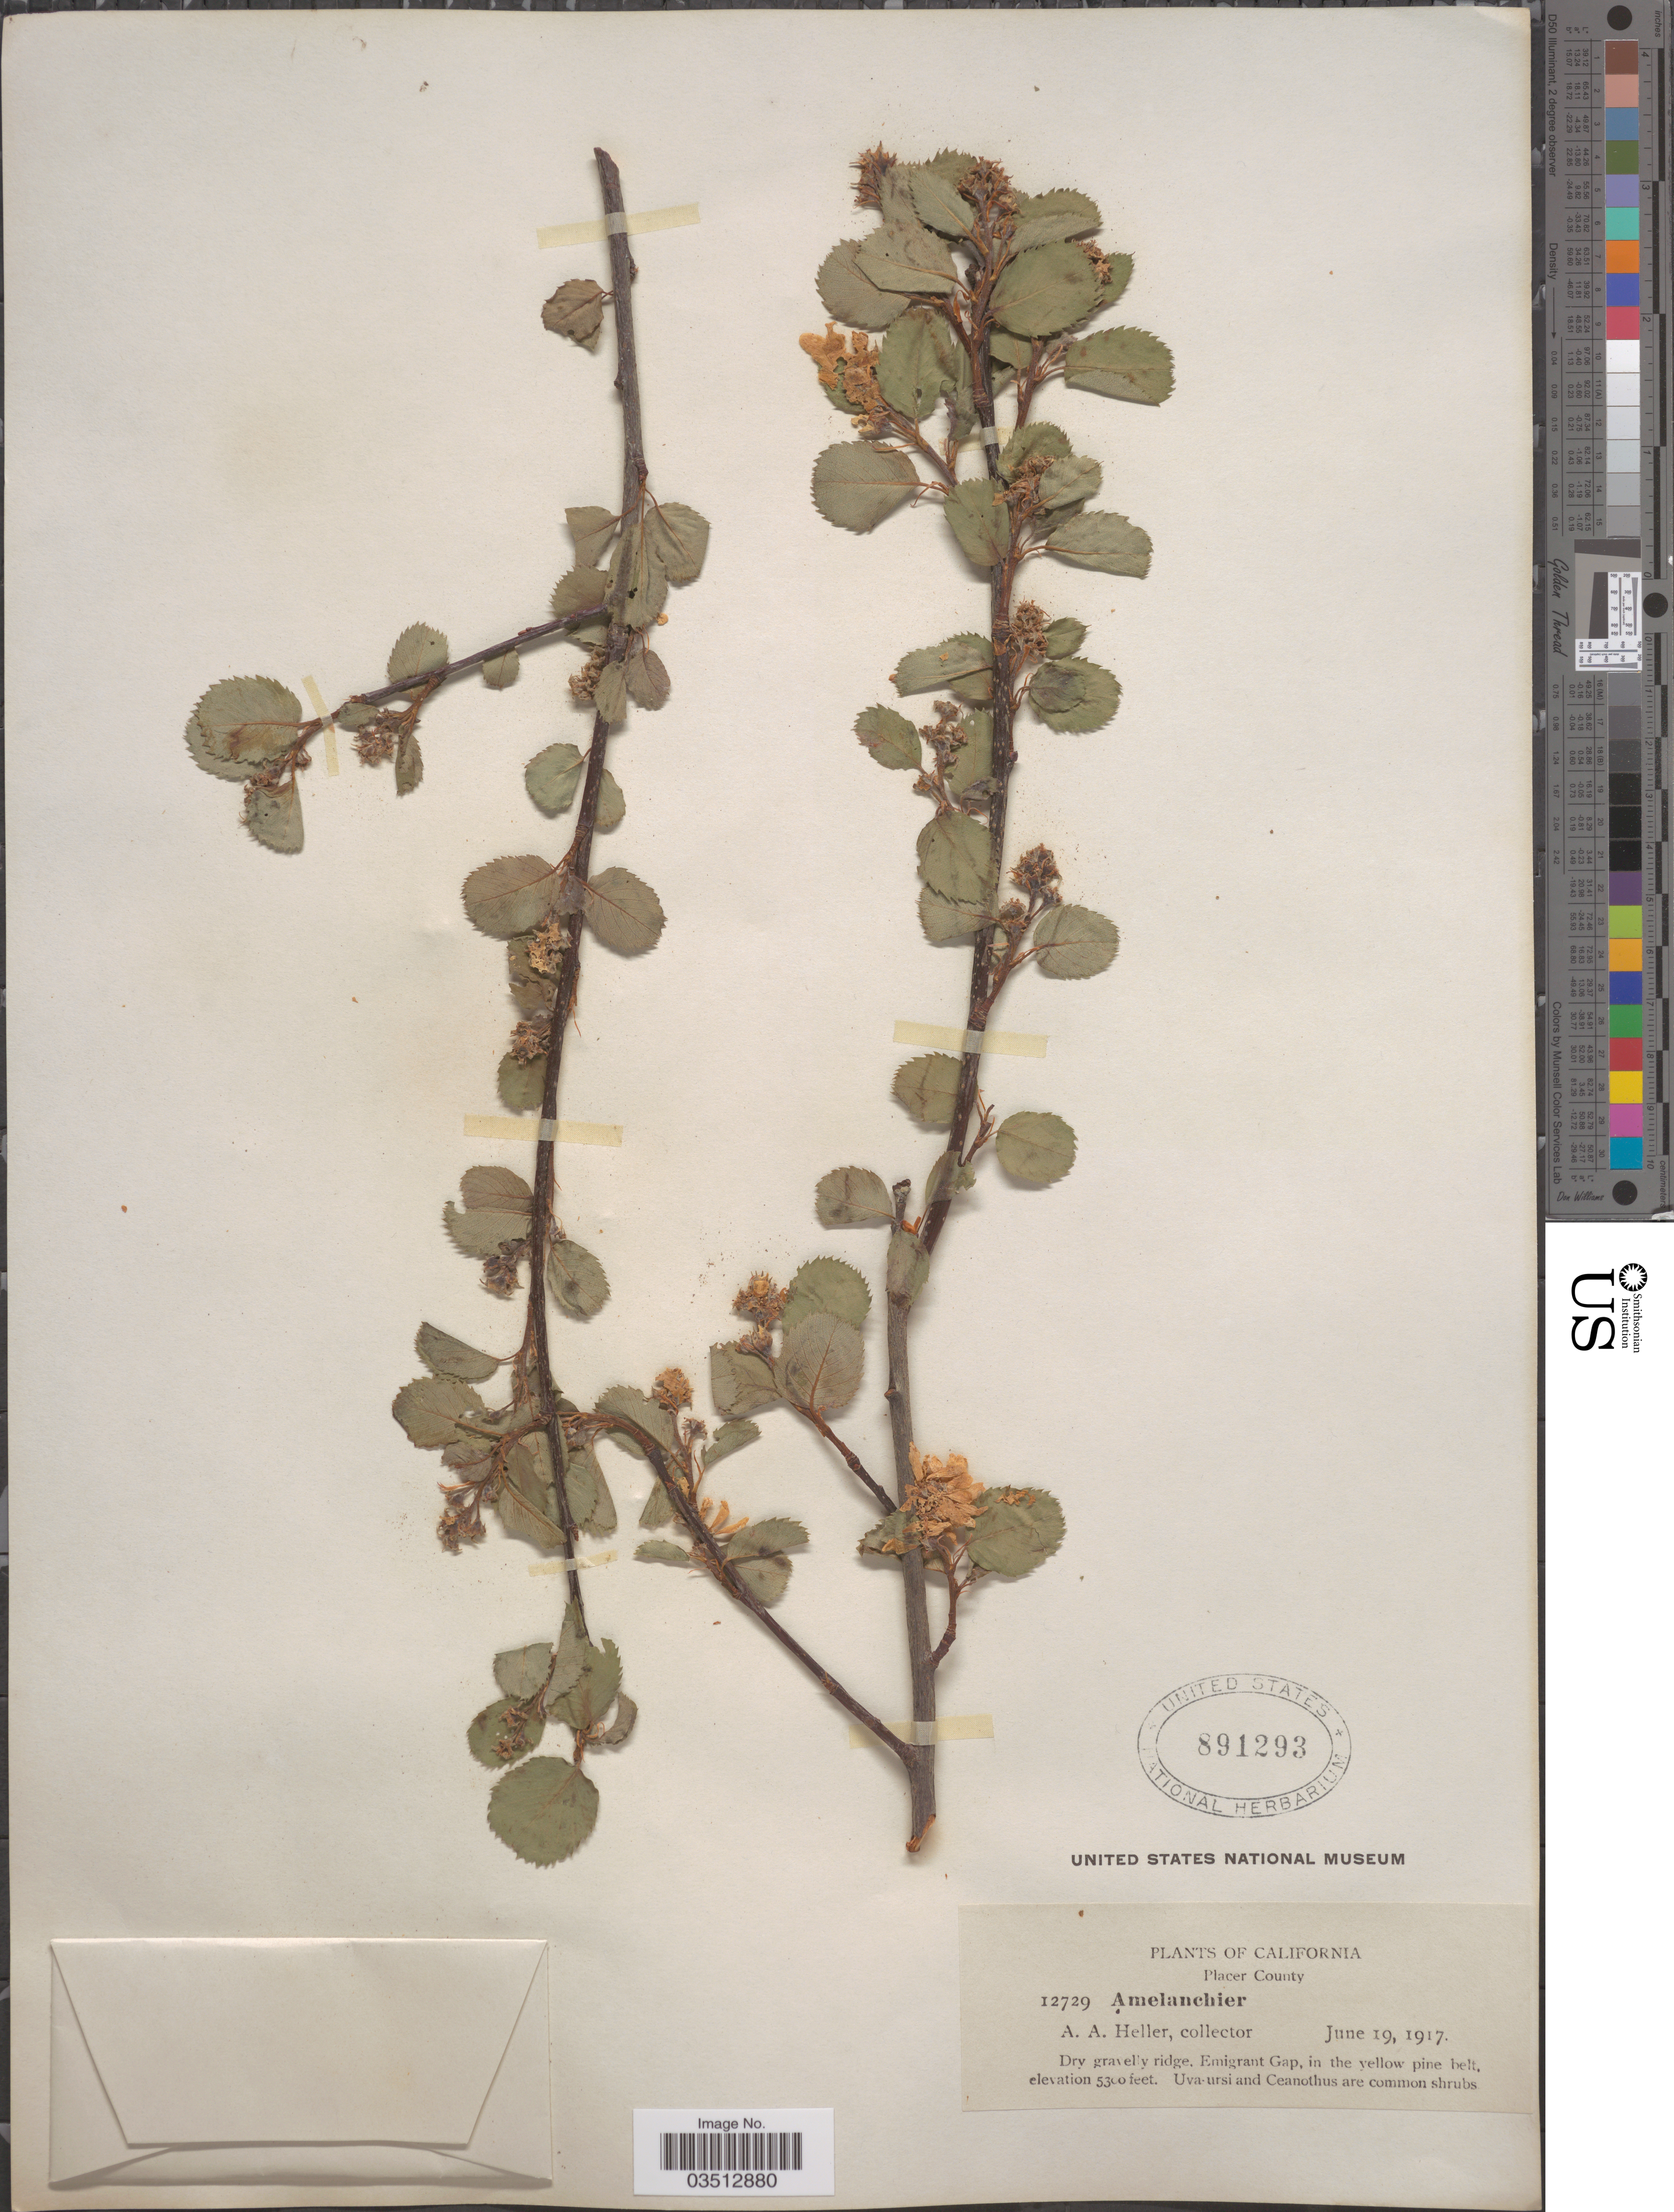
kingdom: Plantae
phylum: Tracheophyta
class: Magnoliopsida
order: Rosales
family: Rosaceae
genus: Amelanchier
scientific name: Amelanchier sp.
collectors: A. A. Heller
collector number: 12729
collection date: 1917-06-19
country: United States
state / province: California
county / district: Placer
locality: Placer County. Emigrant Gap.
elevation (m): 1615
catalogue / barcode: US 891293